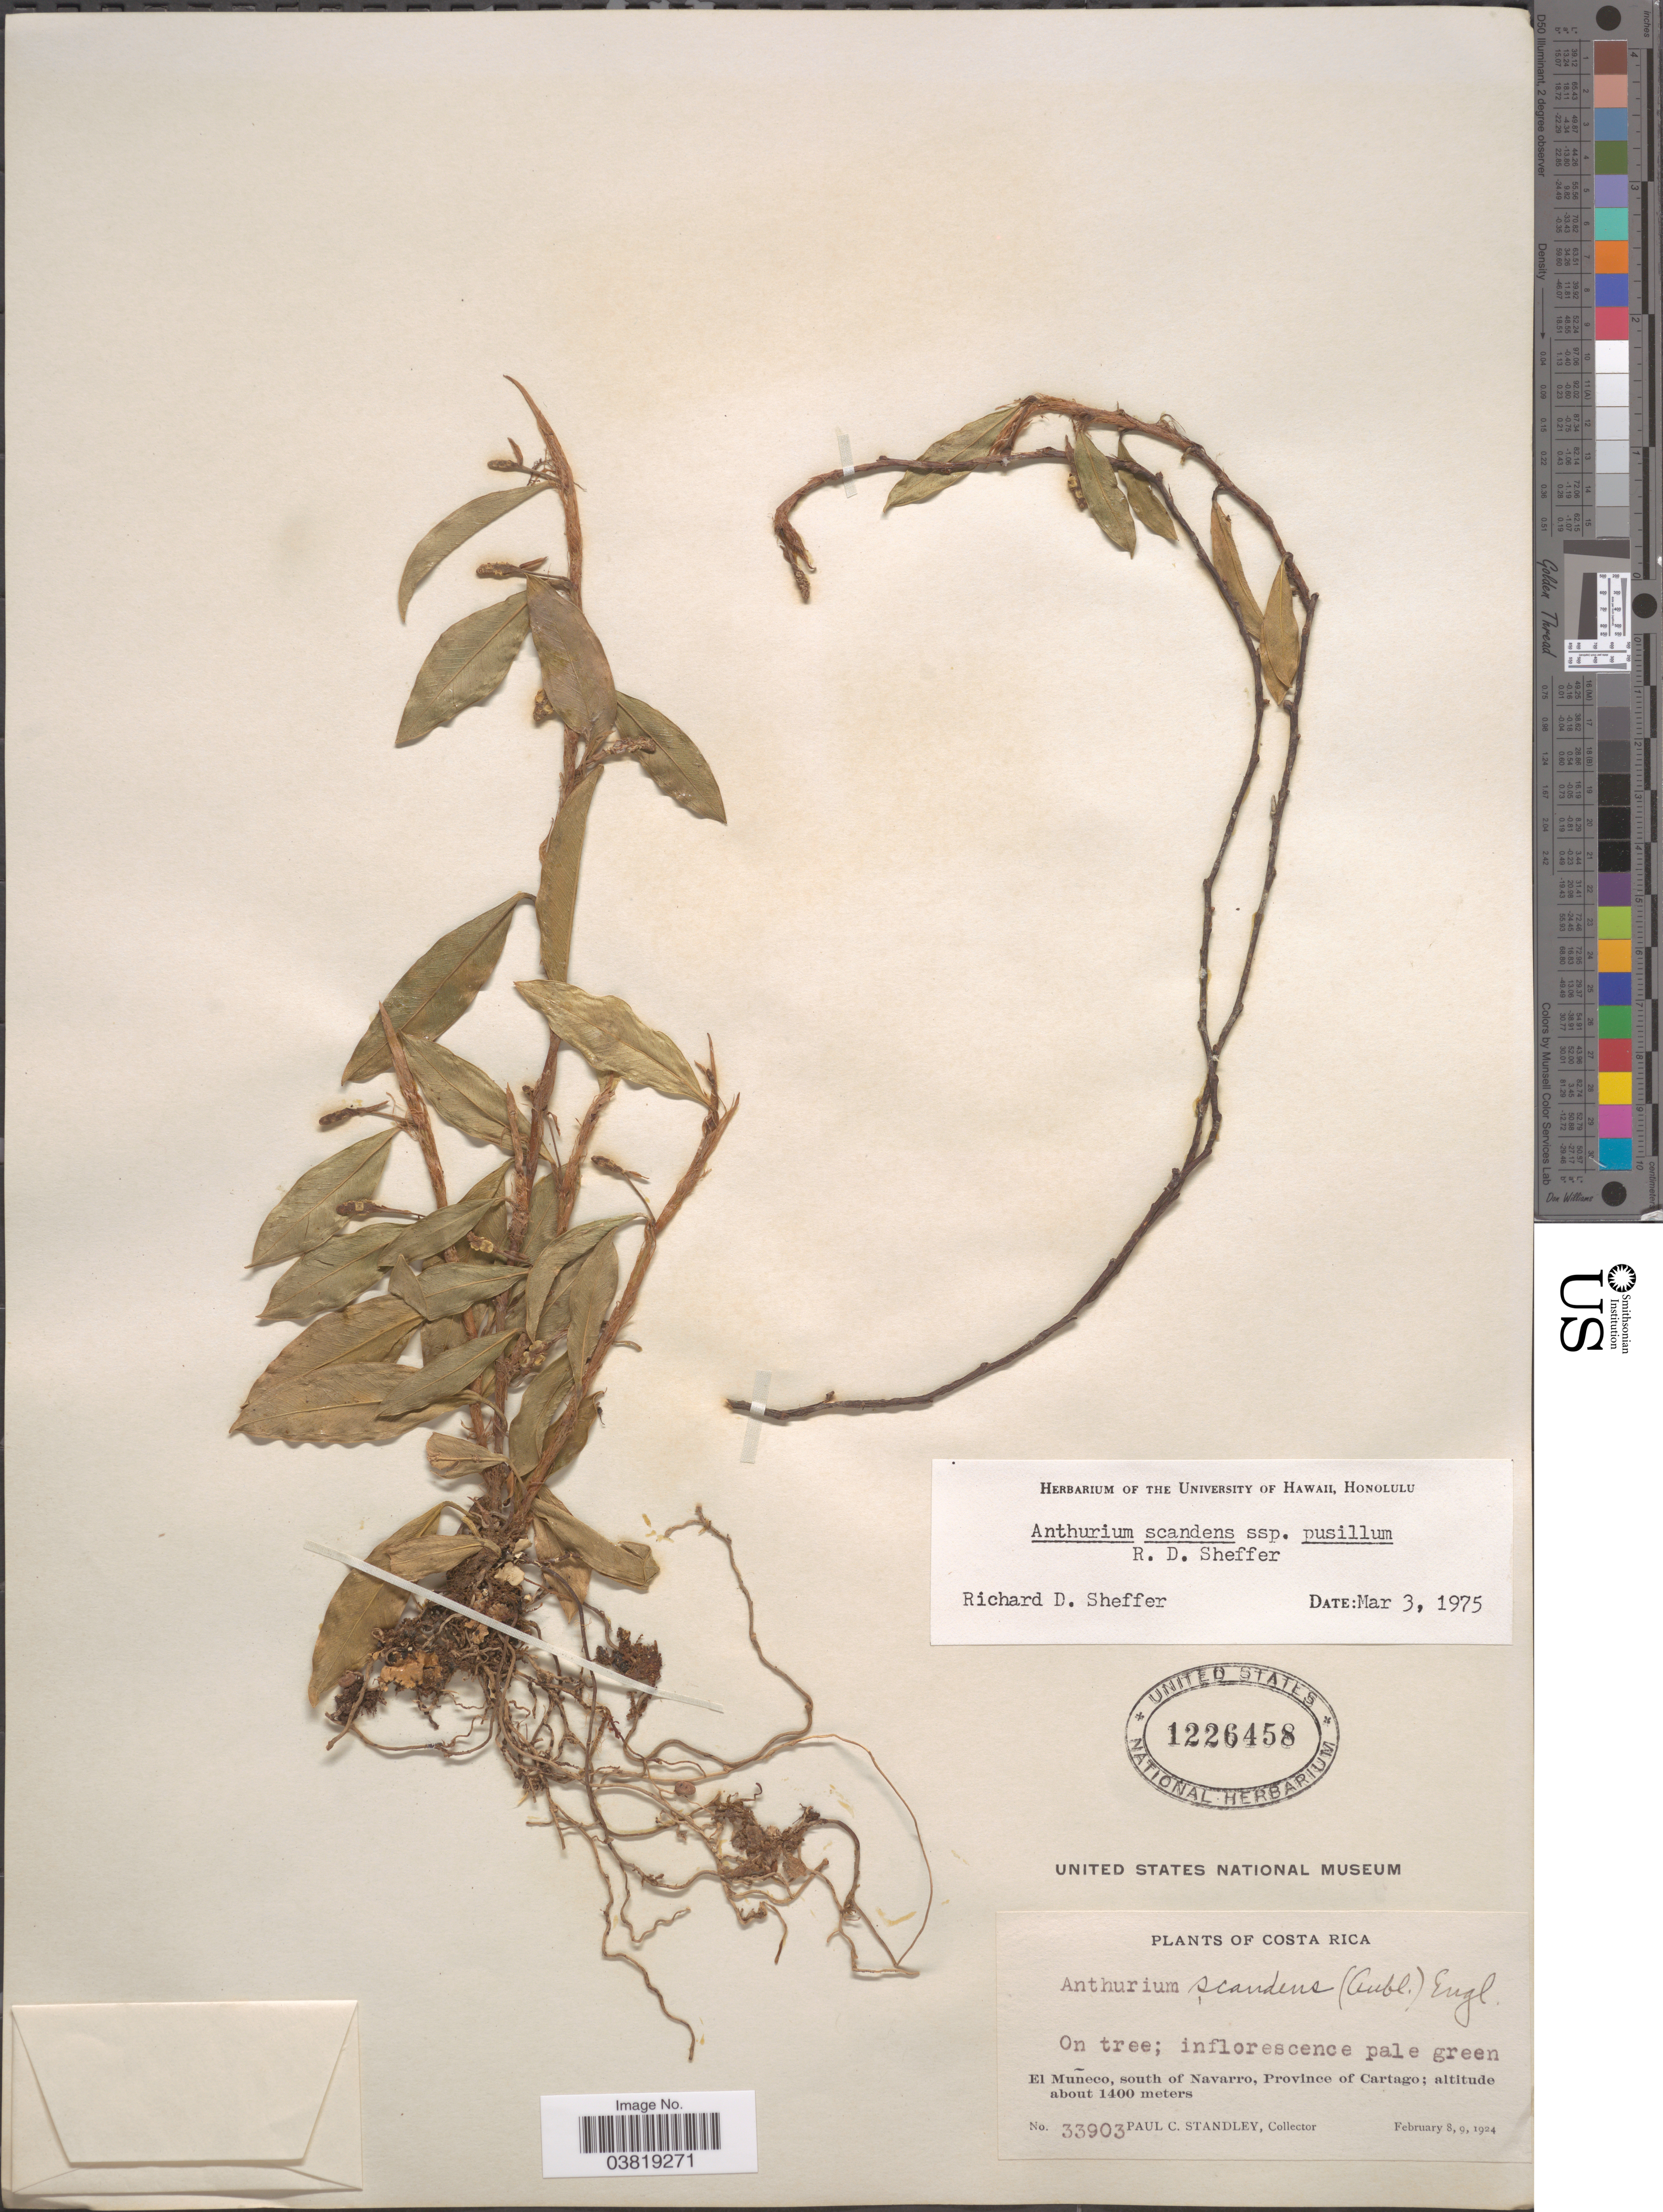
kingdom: Plantae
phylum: Tracheophyta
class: Liliopsida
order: Alismatales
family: Araceae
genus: Anthurium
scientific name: Anthurium scandens subsp. pusillum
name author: Sheffer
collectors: P. C. Standley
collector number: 33903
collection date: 1924-02-08/1924-02-09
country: Costa Rica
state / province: Cartago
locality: El Muñeco, south of Navarro.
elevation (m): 1400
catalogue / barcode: US 1226458